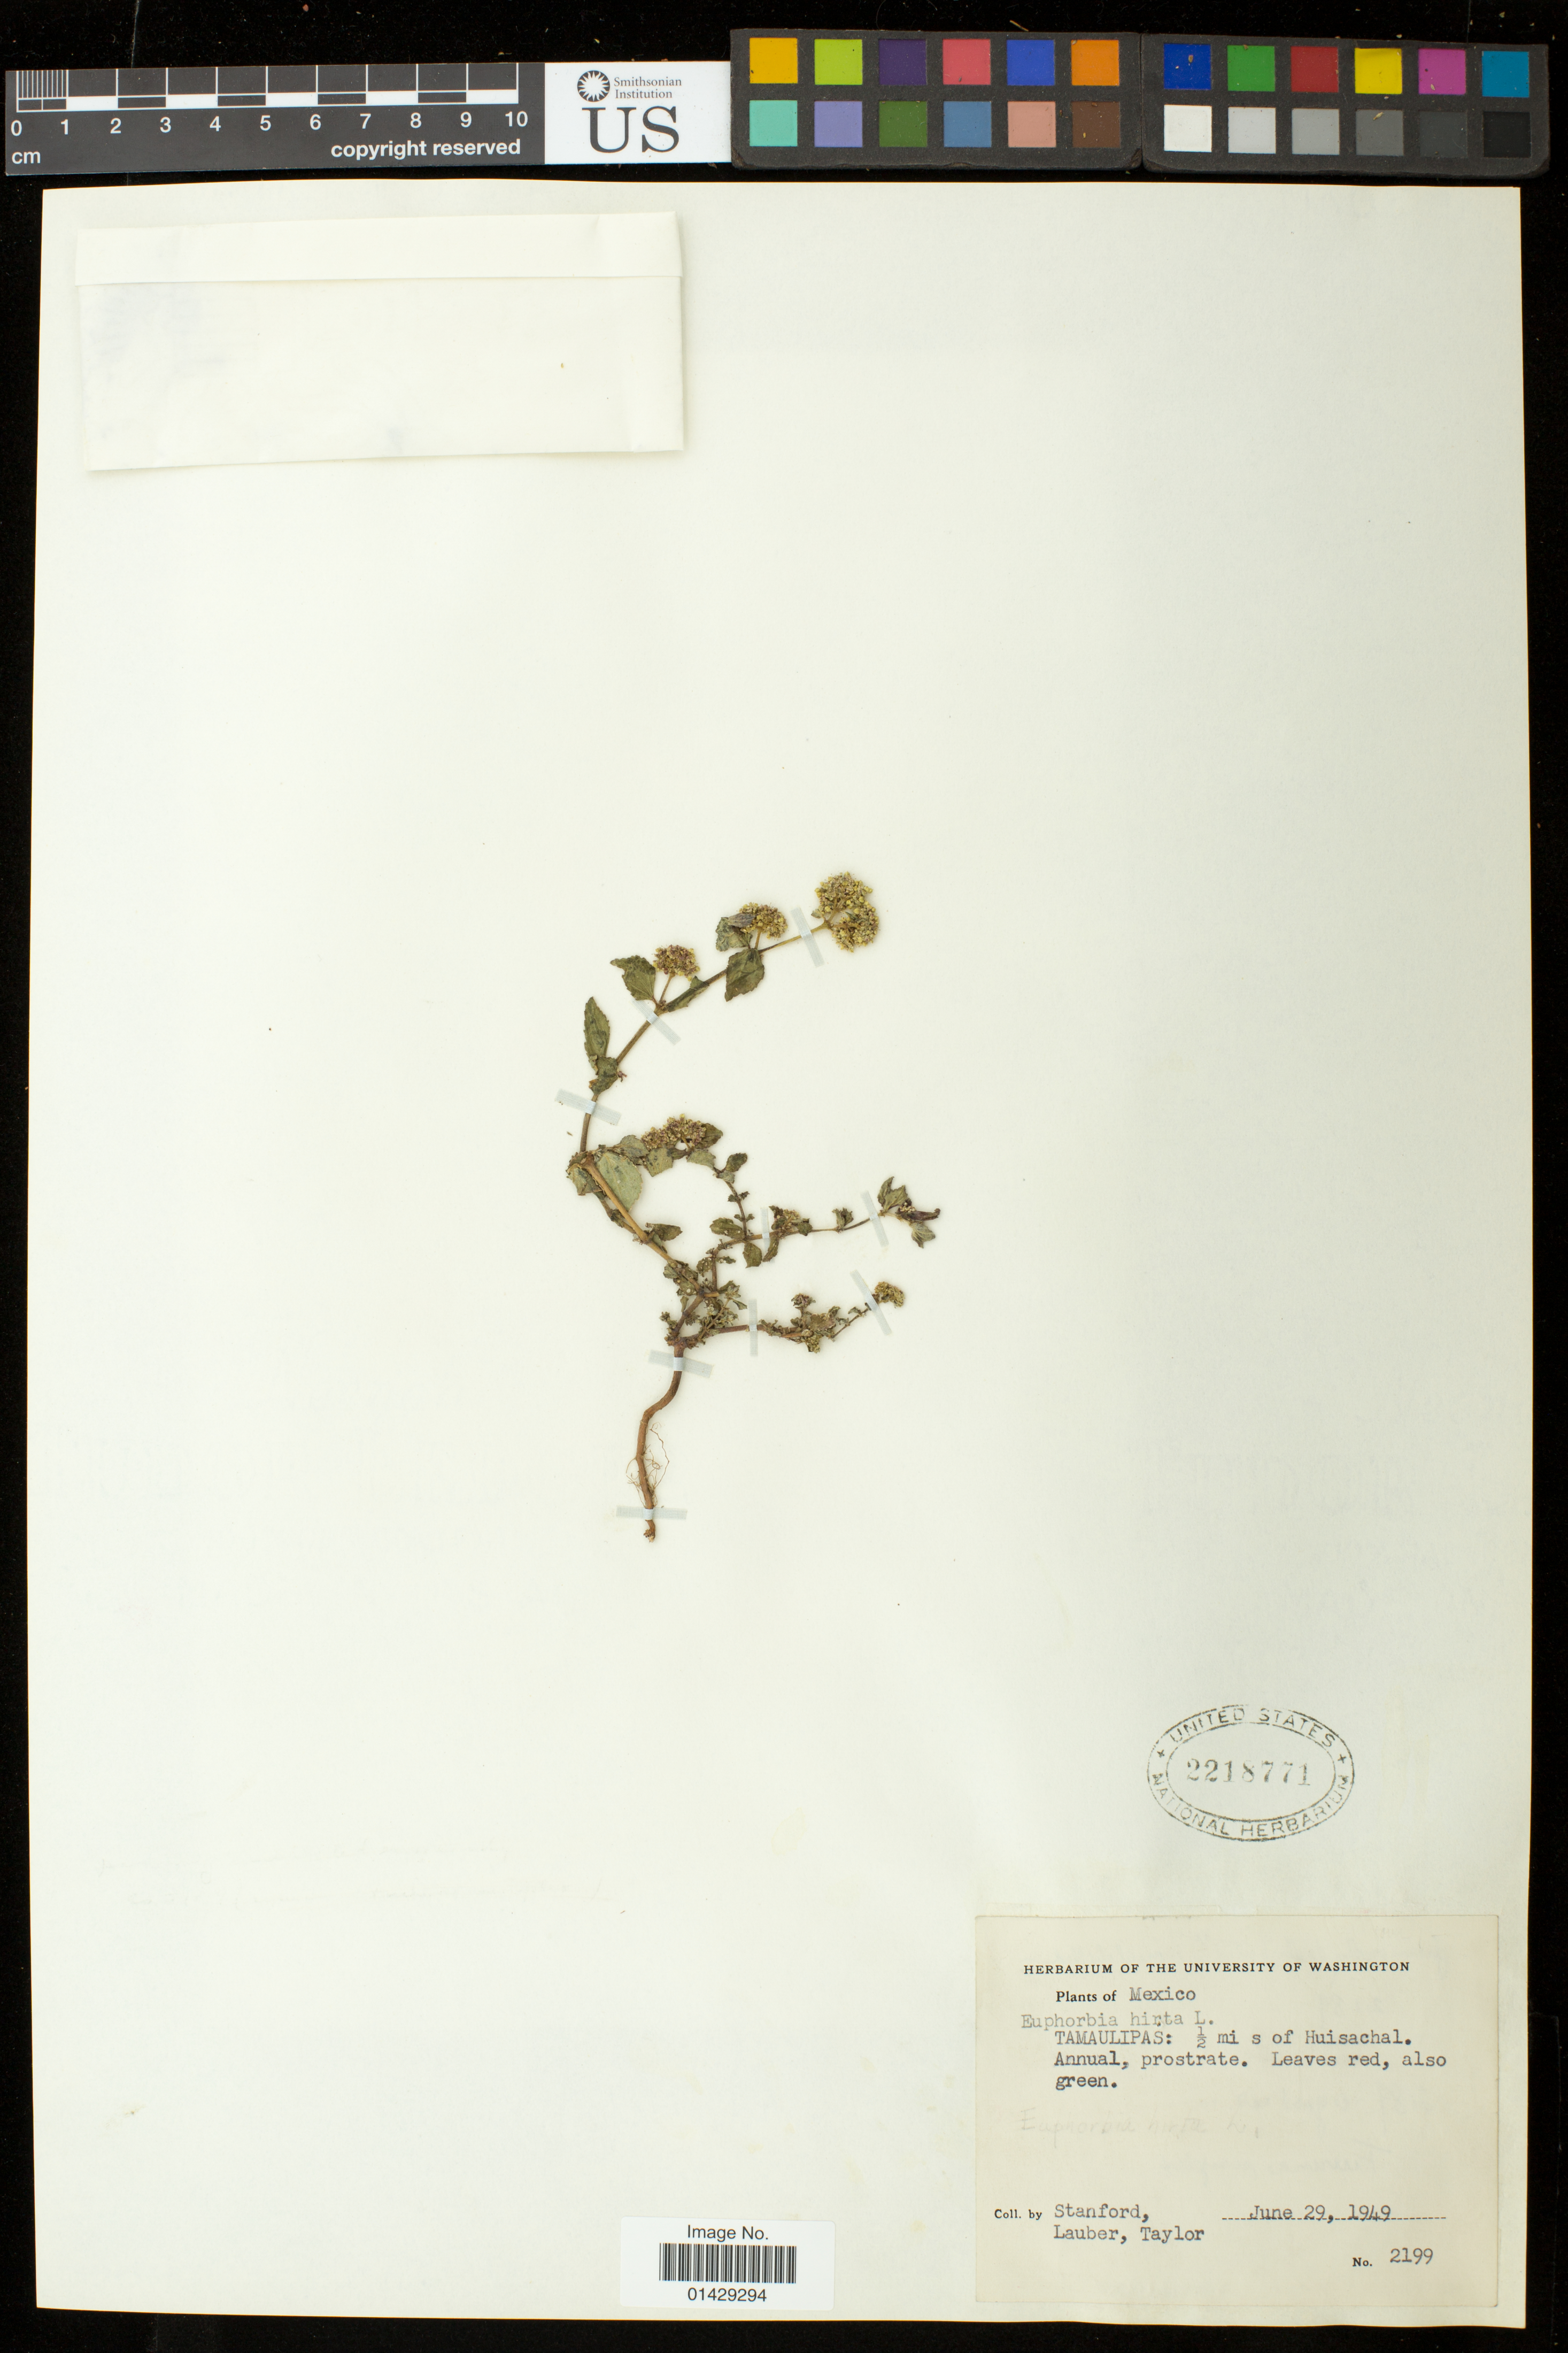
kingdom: Plantae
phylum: Tracheophyta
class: Magnoliopsida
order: Malpighiales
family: Euphorbiaceae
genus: Euphorbia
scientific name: Euphorbia hirta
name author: L.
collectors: -. Stanford, -. Lauber & -. Taylor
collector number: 2199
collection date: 1949-06-29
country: Mexico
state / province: Tamaulipas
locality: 1/2 mi s of Huisachal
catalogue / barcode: US 2218771